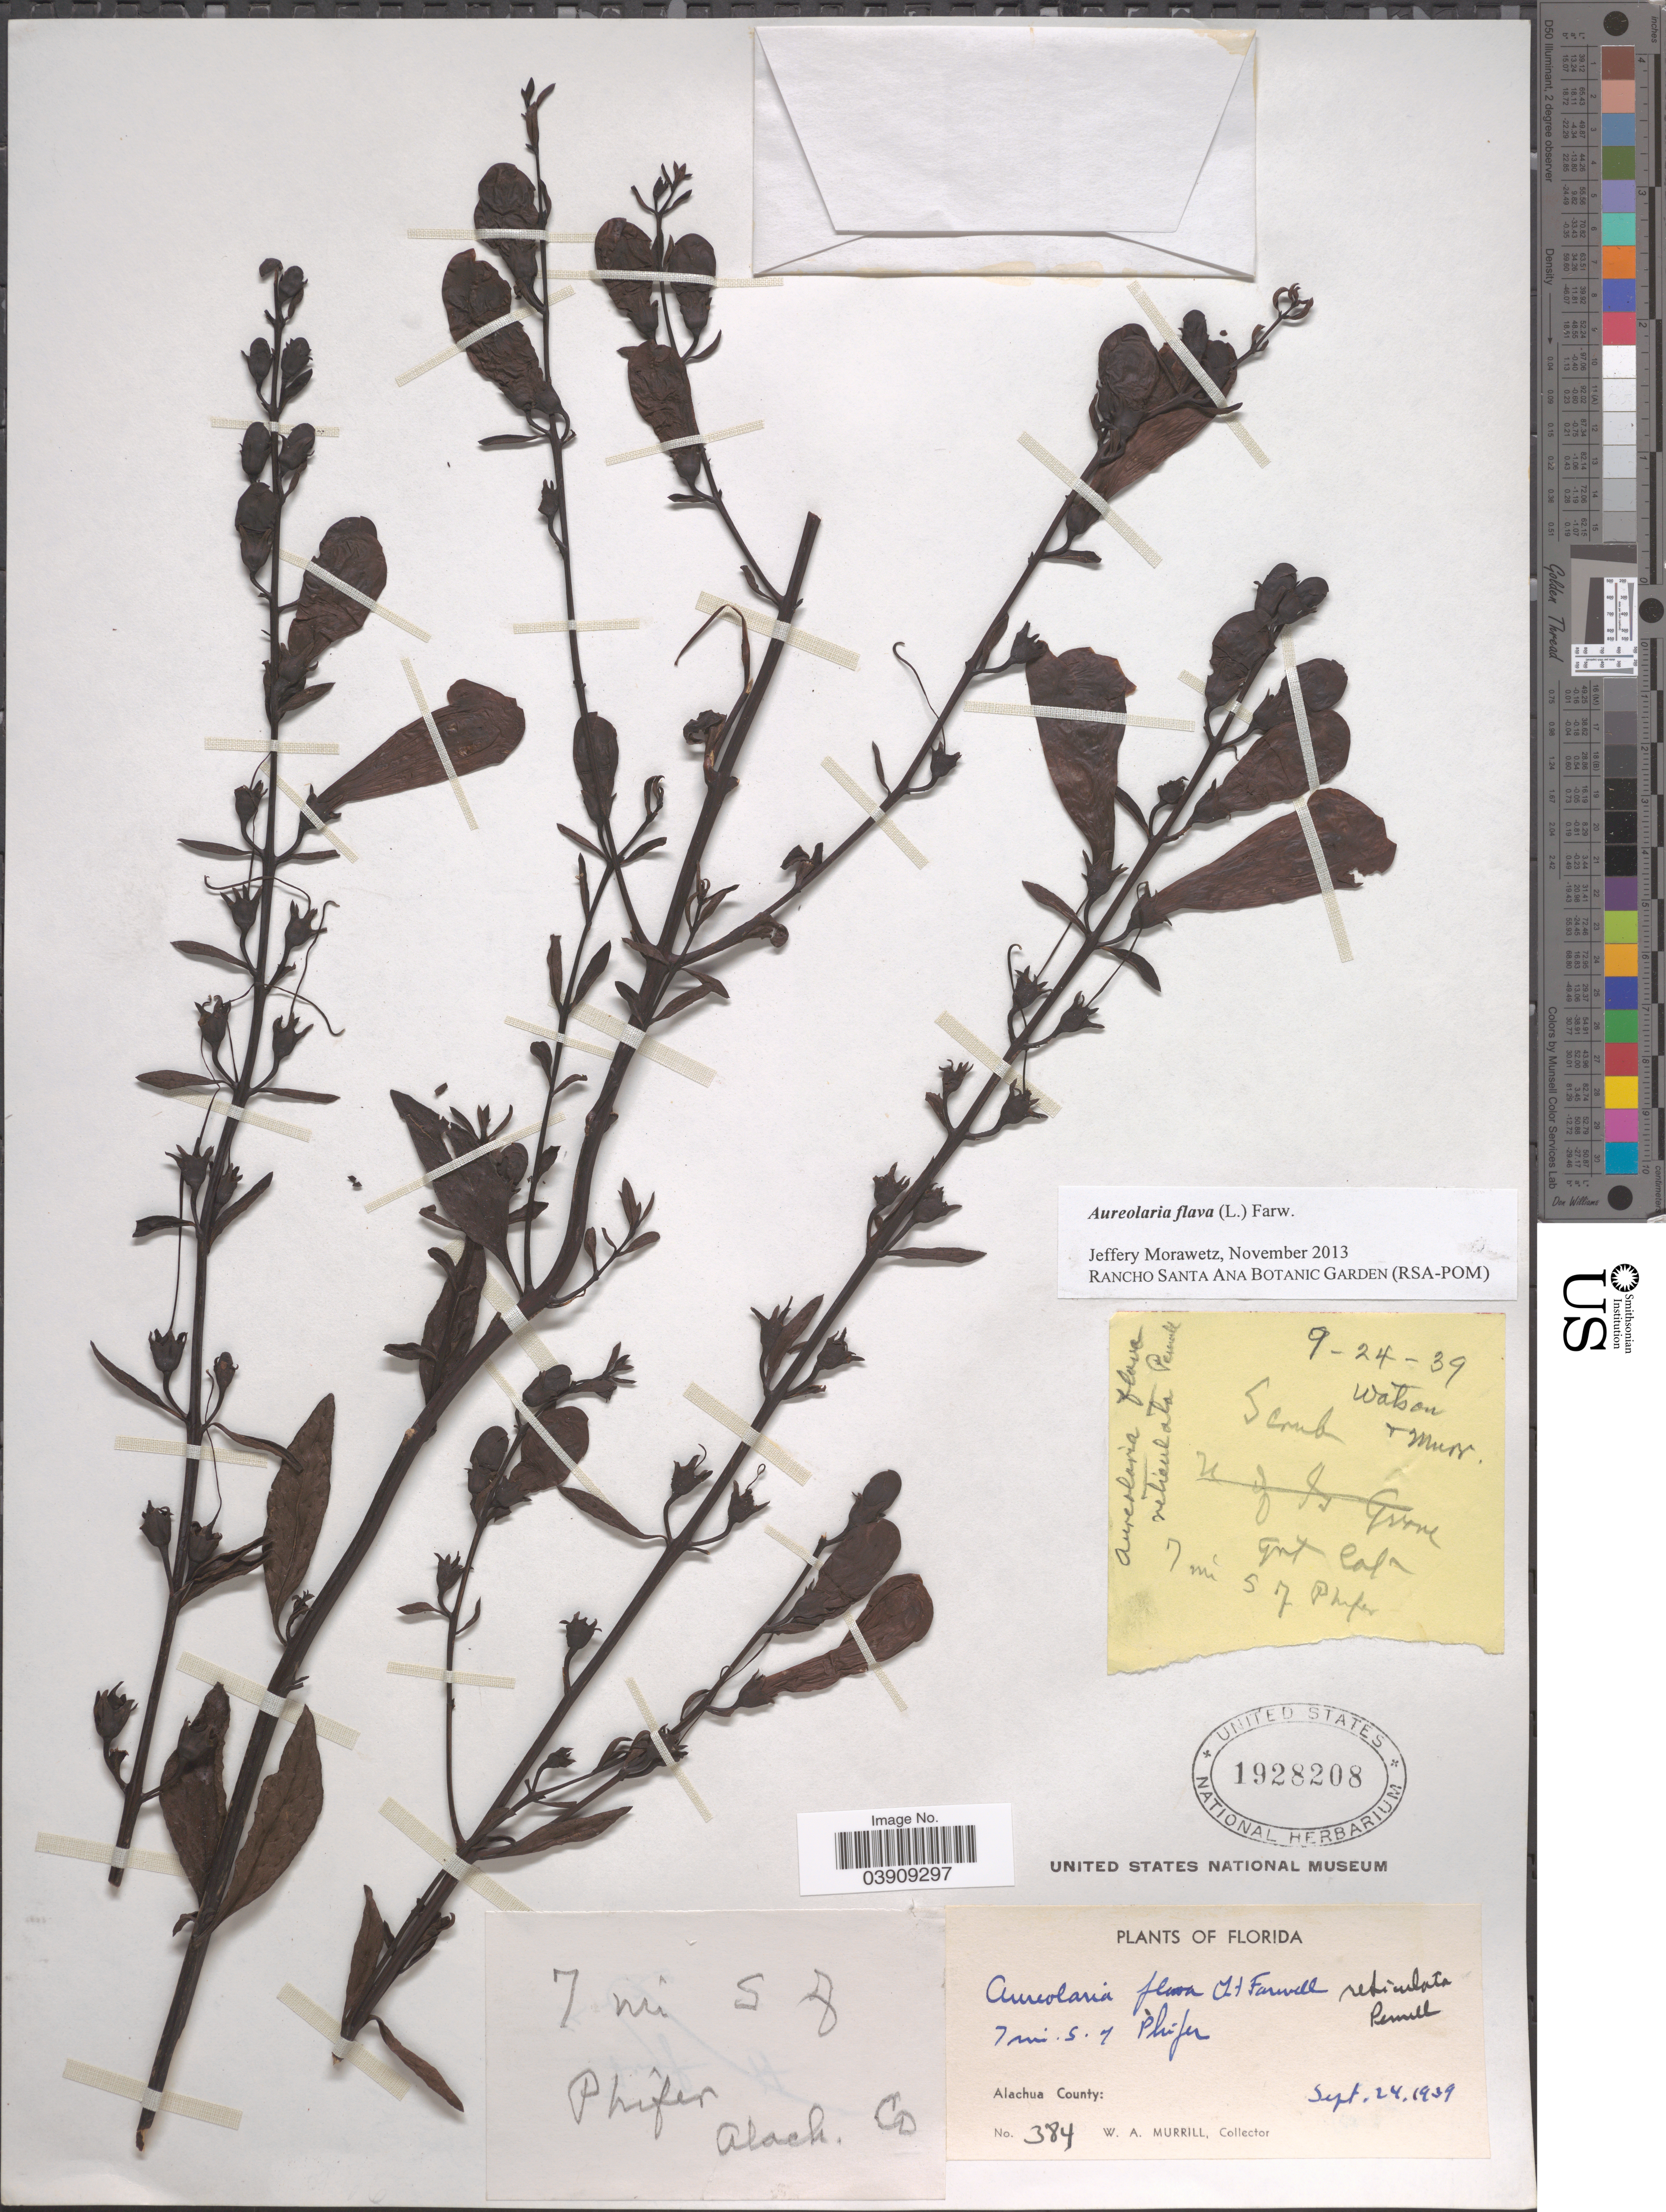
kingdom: Plantae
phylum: Tracheophyta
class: Magnoliopsida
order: Lamiales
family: Orobanchaceae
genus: Aureolaria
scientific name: Aureolaria flava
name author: (L.) Farw.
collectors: -- Watson & W. A. Murrill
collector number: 384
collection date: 1939-09-24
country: United States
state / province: Florida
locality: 7 mi. S. of Phifer. Alachua County.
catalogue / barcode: US 1928208